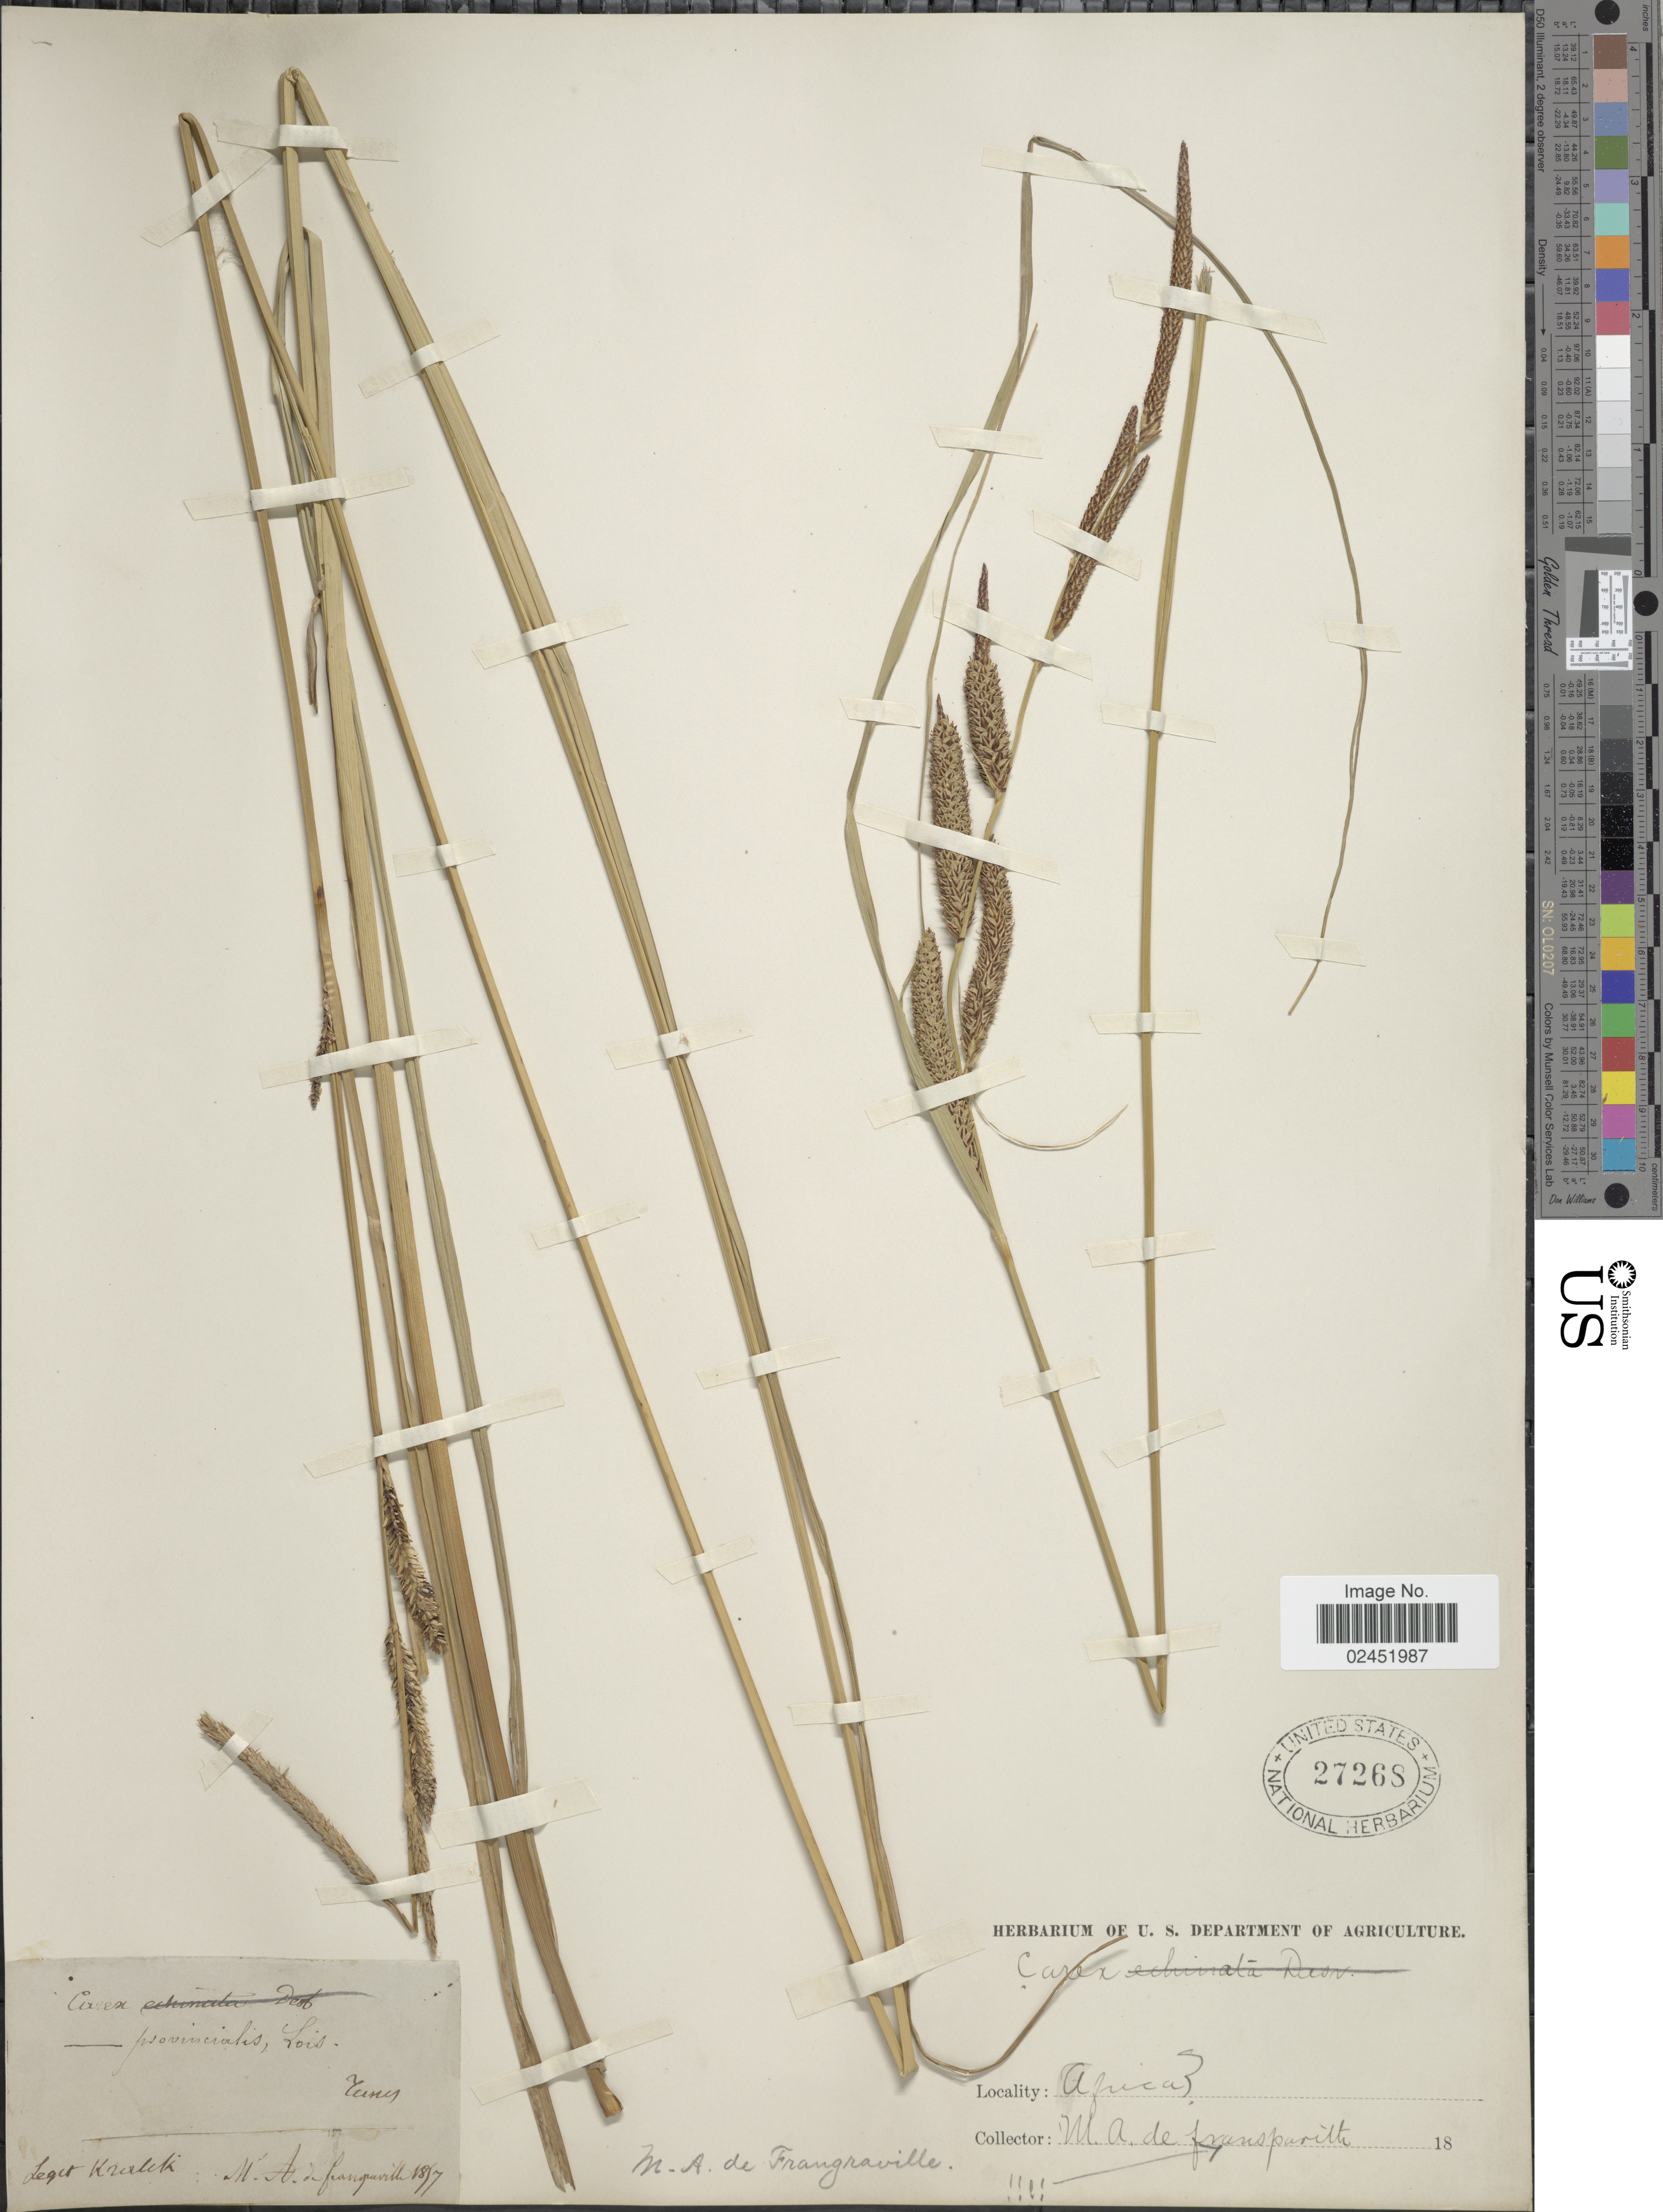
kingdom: Plantae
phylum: Tracheophyta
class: Liliopsida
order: Poales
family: Cyperaceae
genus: Carex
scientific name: Carex sp.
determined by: Strong, Mark T., (BOT), Smithsonian Institution - National Museum of Natural History (UNITED STATES)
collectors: J. Kralik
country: France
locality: Unknown.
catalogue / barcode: US 27268